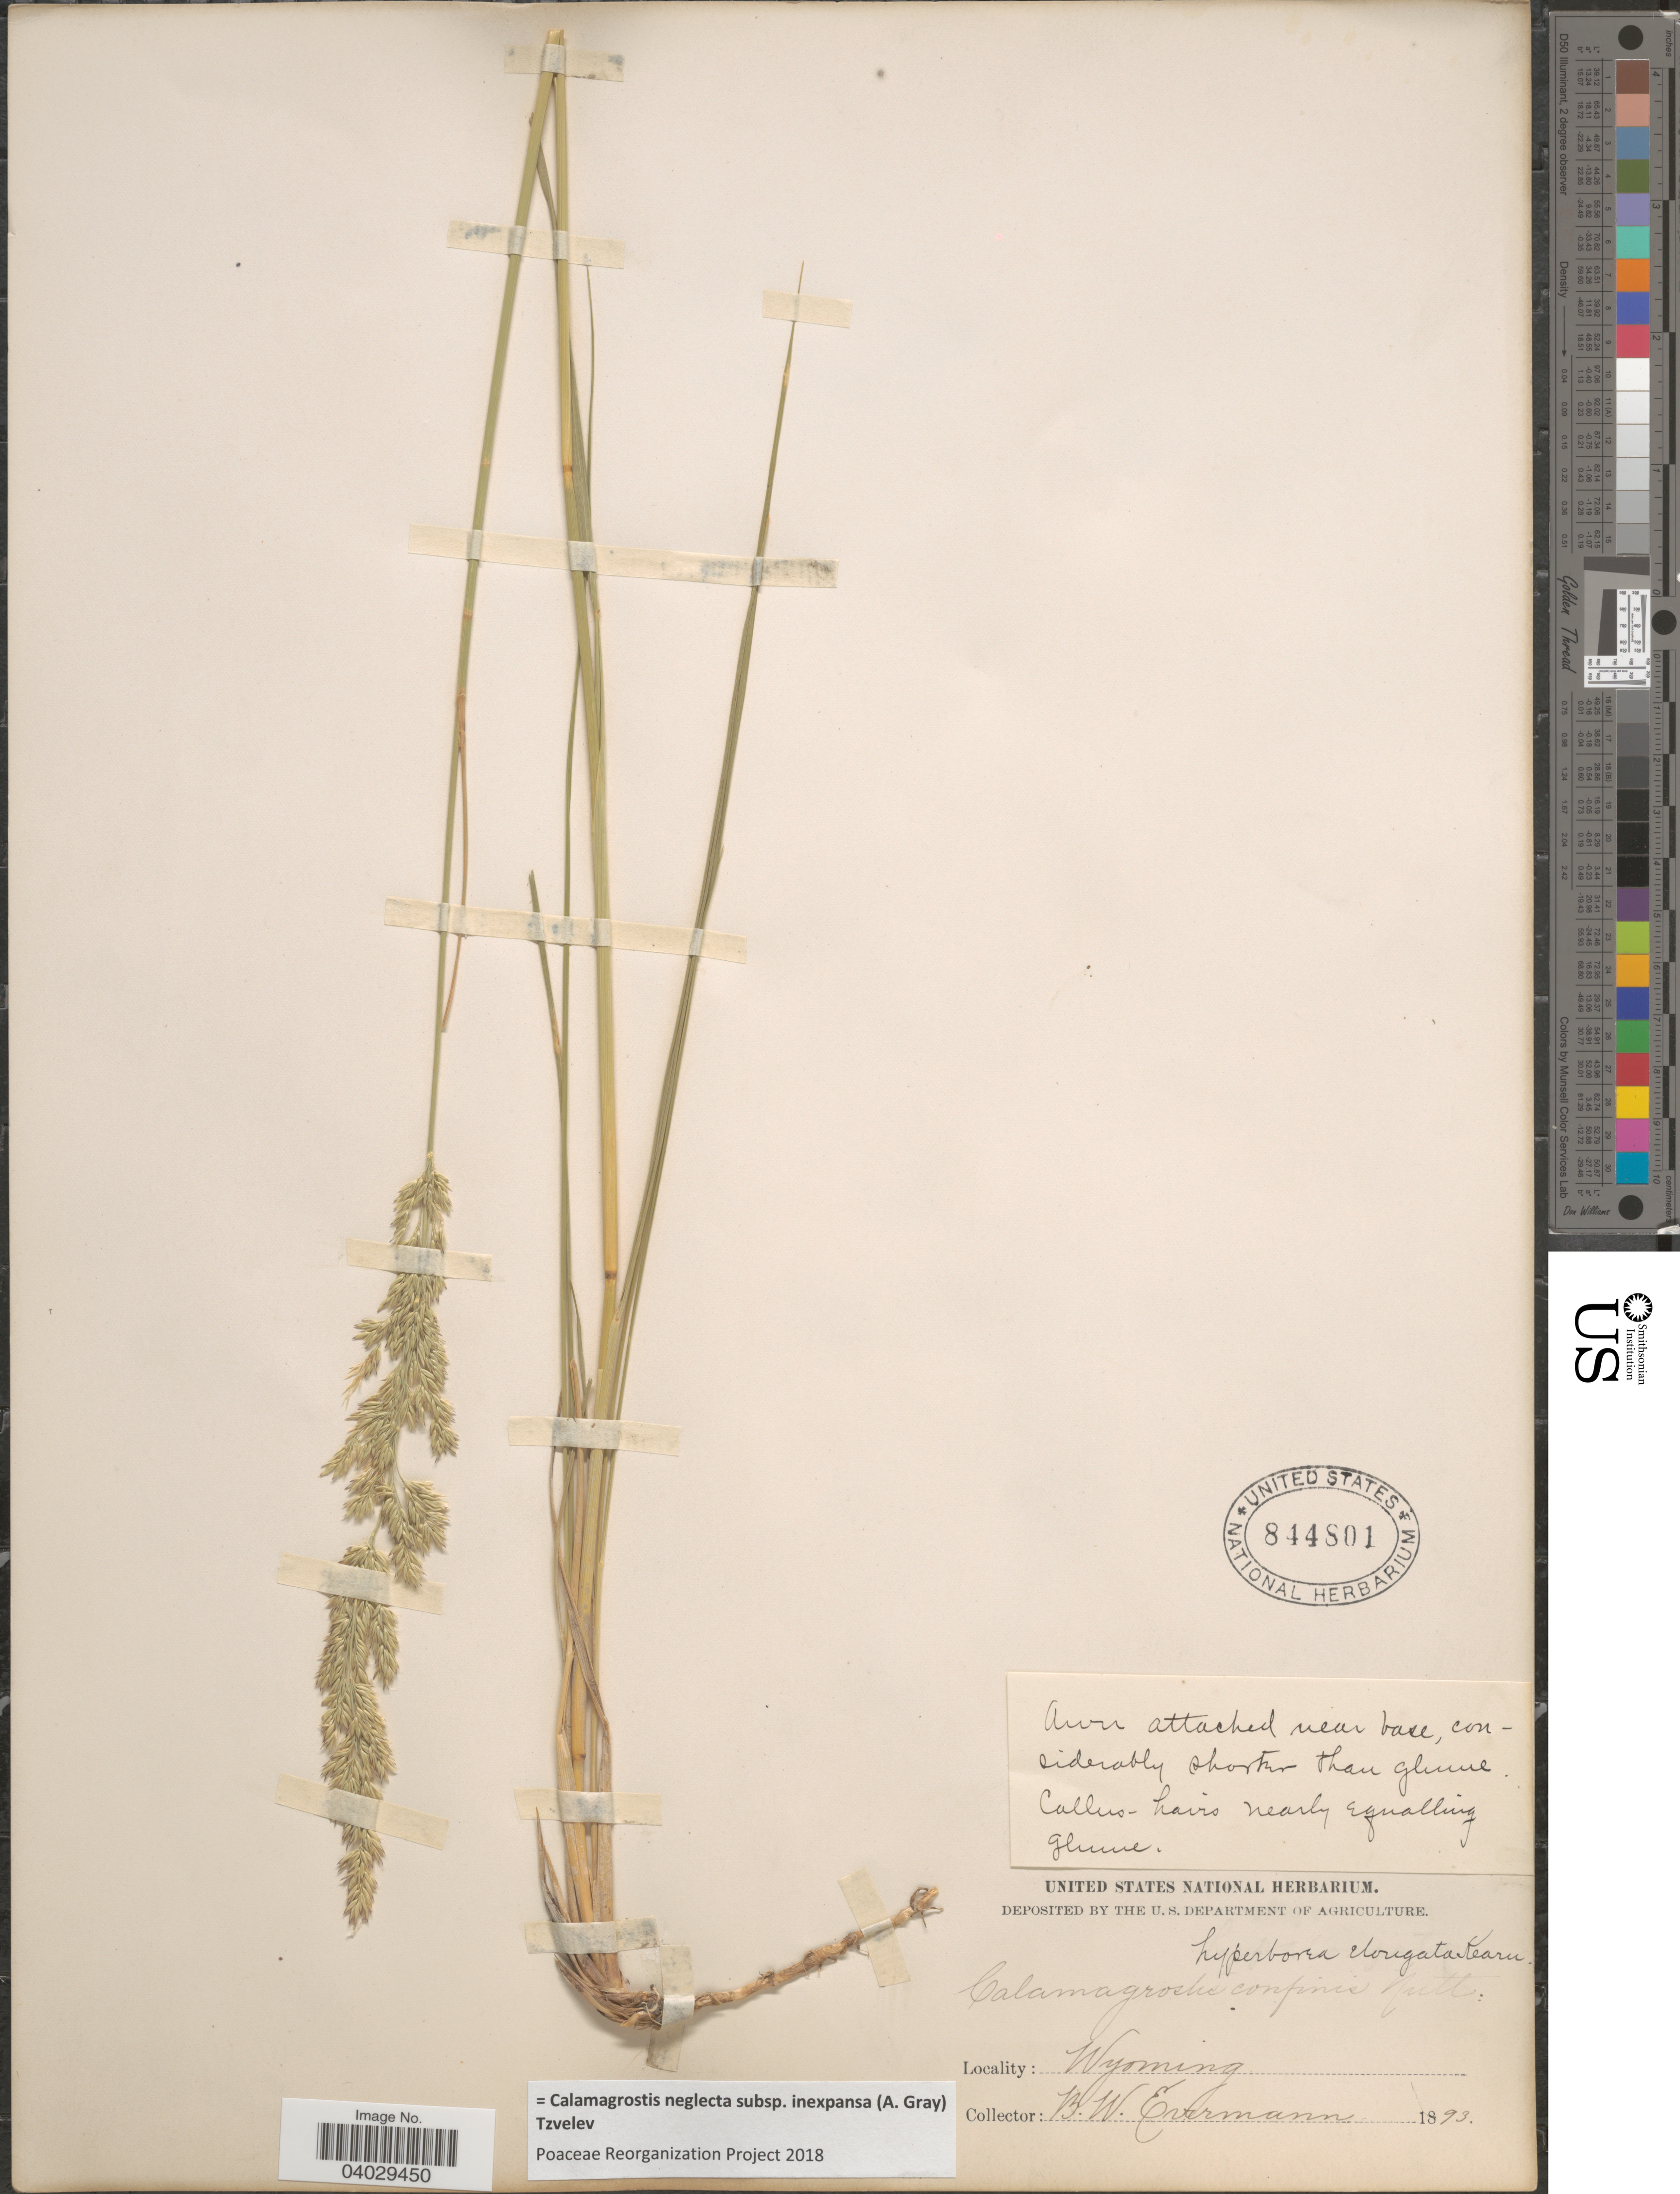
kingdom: Plantae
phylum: Tracheophyta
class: Liliopsida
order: Poales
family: Poaceae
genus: Calamagrostis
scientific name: Calamagrostis neglecta subsp. inexpansa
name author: (A. Gray) Tzvelev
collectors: B. W. Evermann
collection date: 1893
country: United States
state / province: Wyoming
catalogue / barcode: US 844801